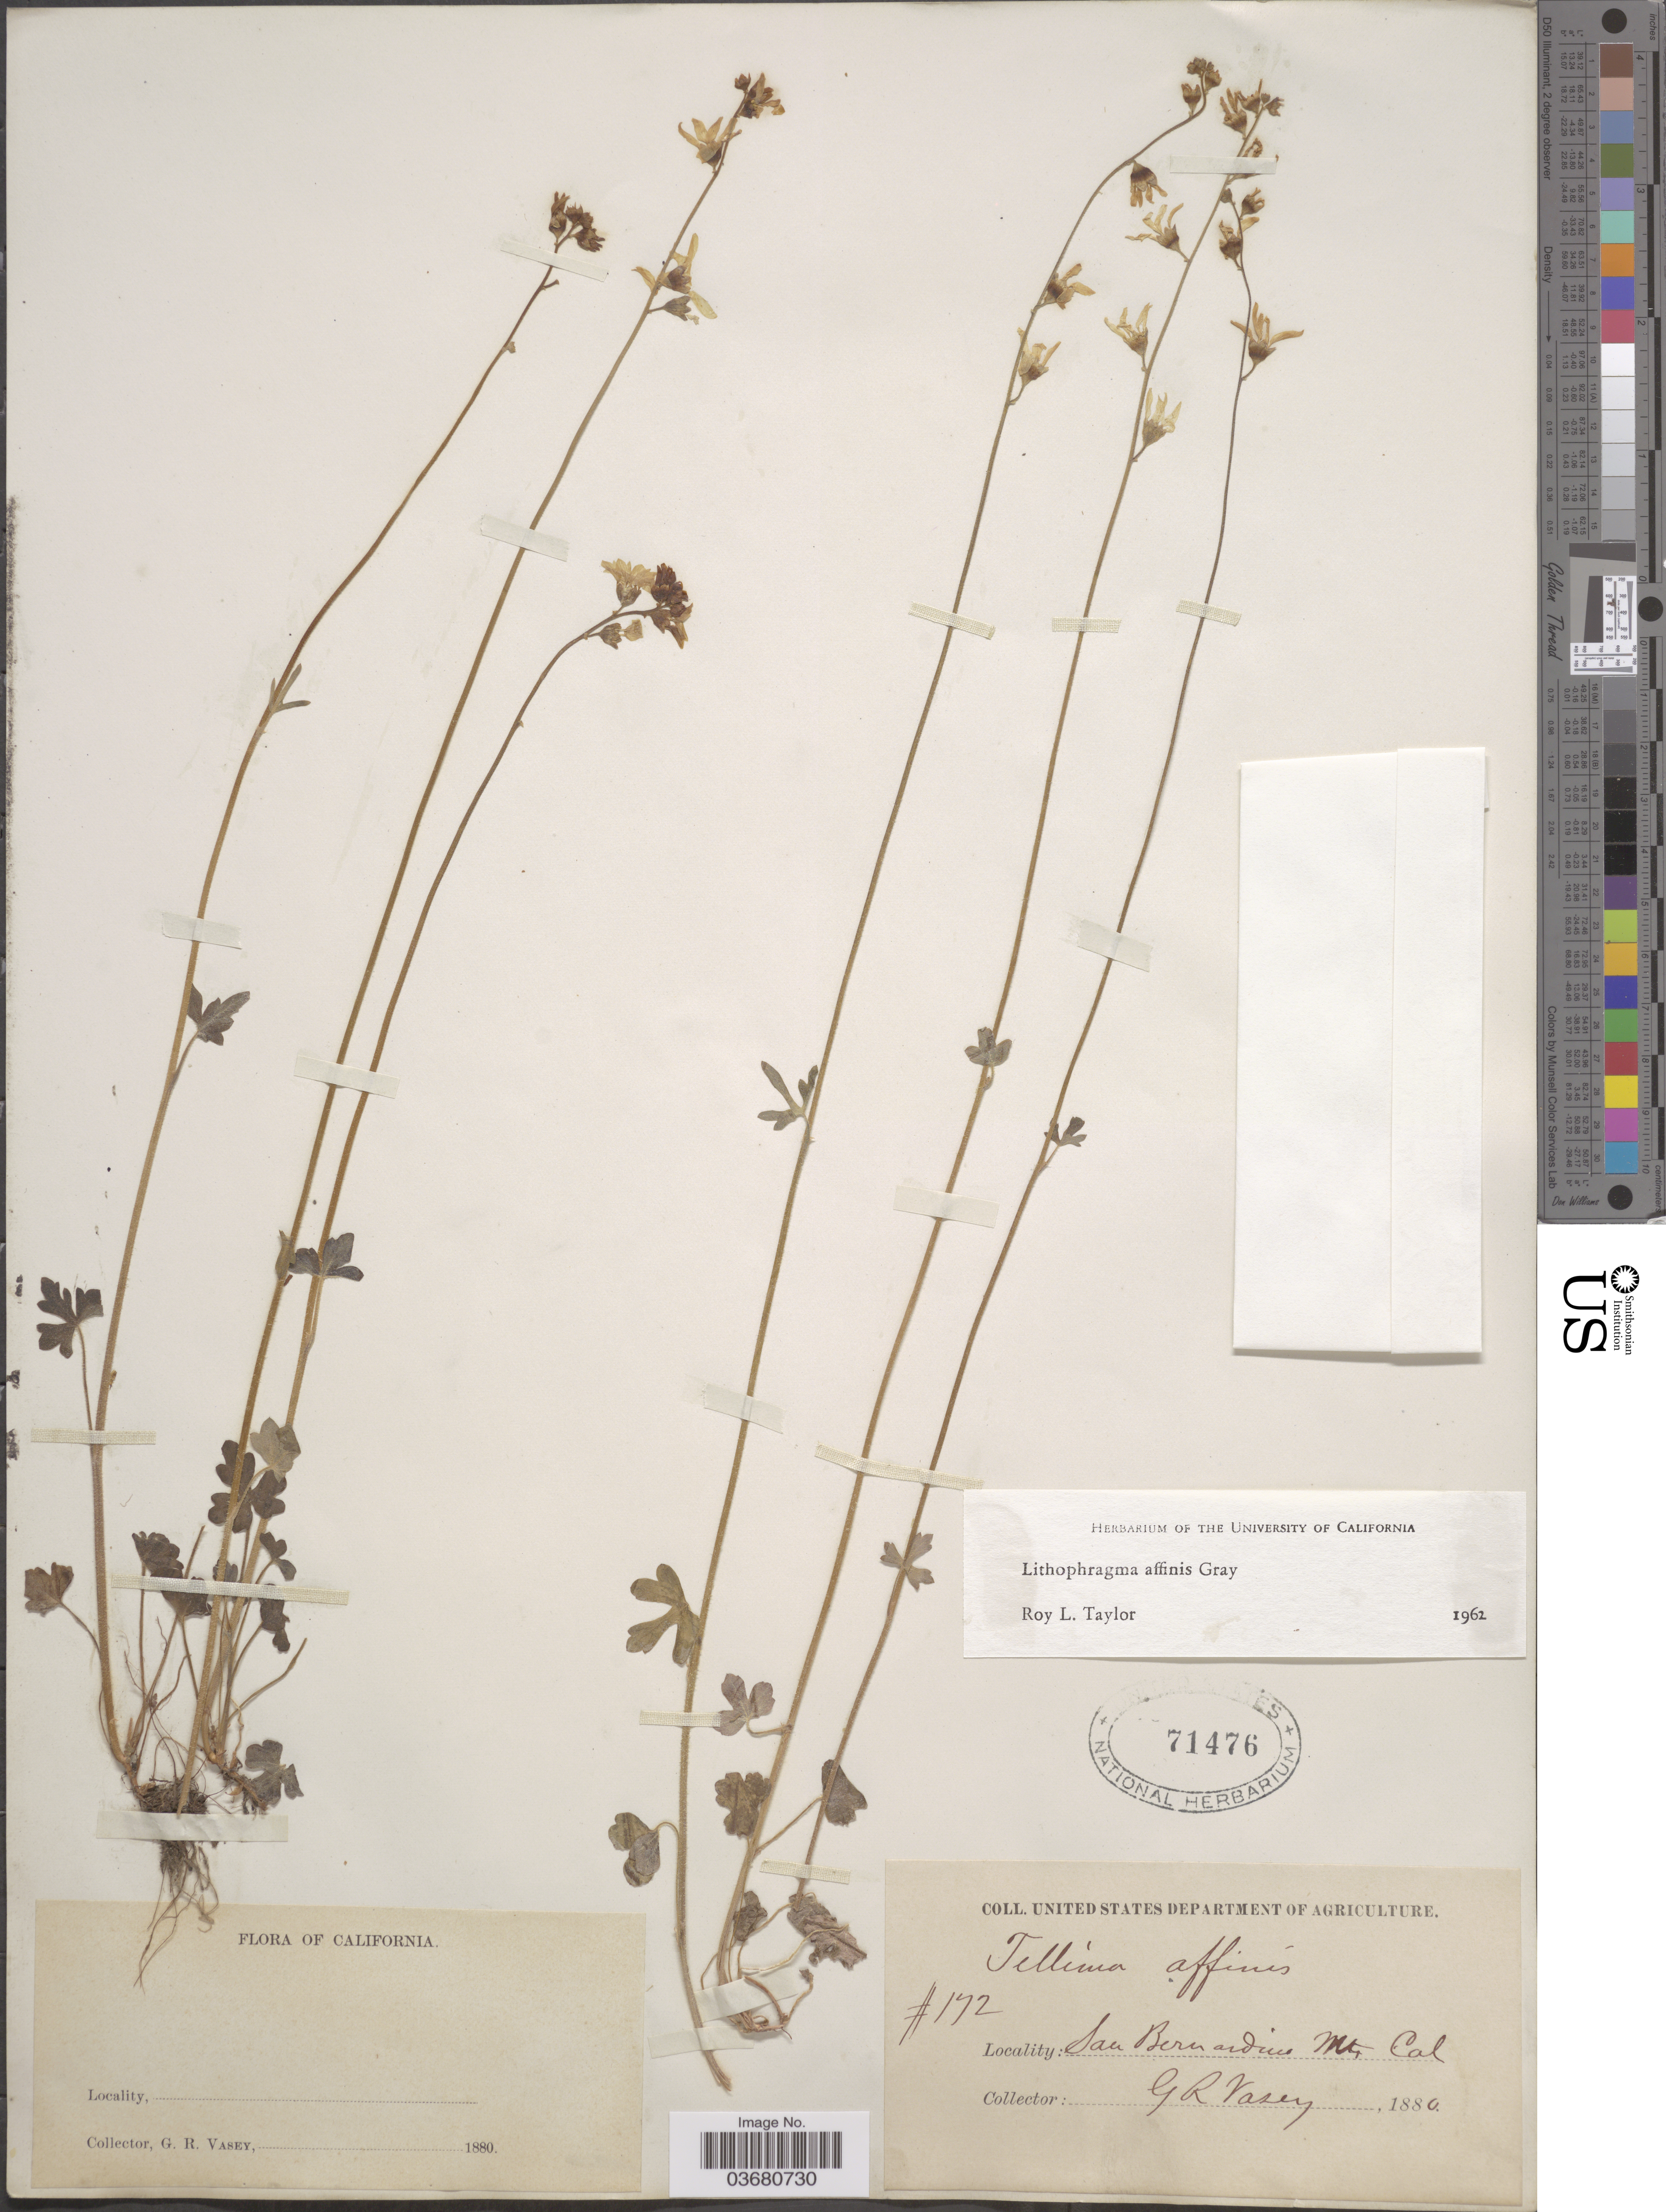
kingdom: Plantae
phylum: Tracheophyta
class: Magnoliopsida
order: Saxifragales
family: Saxifragaceae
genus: Lithophragma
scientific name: Lithophragma affine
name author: A. Gray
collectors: G. R. Vasey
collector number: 172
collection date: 1880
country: United States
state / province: California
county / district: San Bernardino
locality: San Bernardino Mts.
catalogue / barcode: US 71476